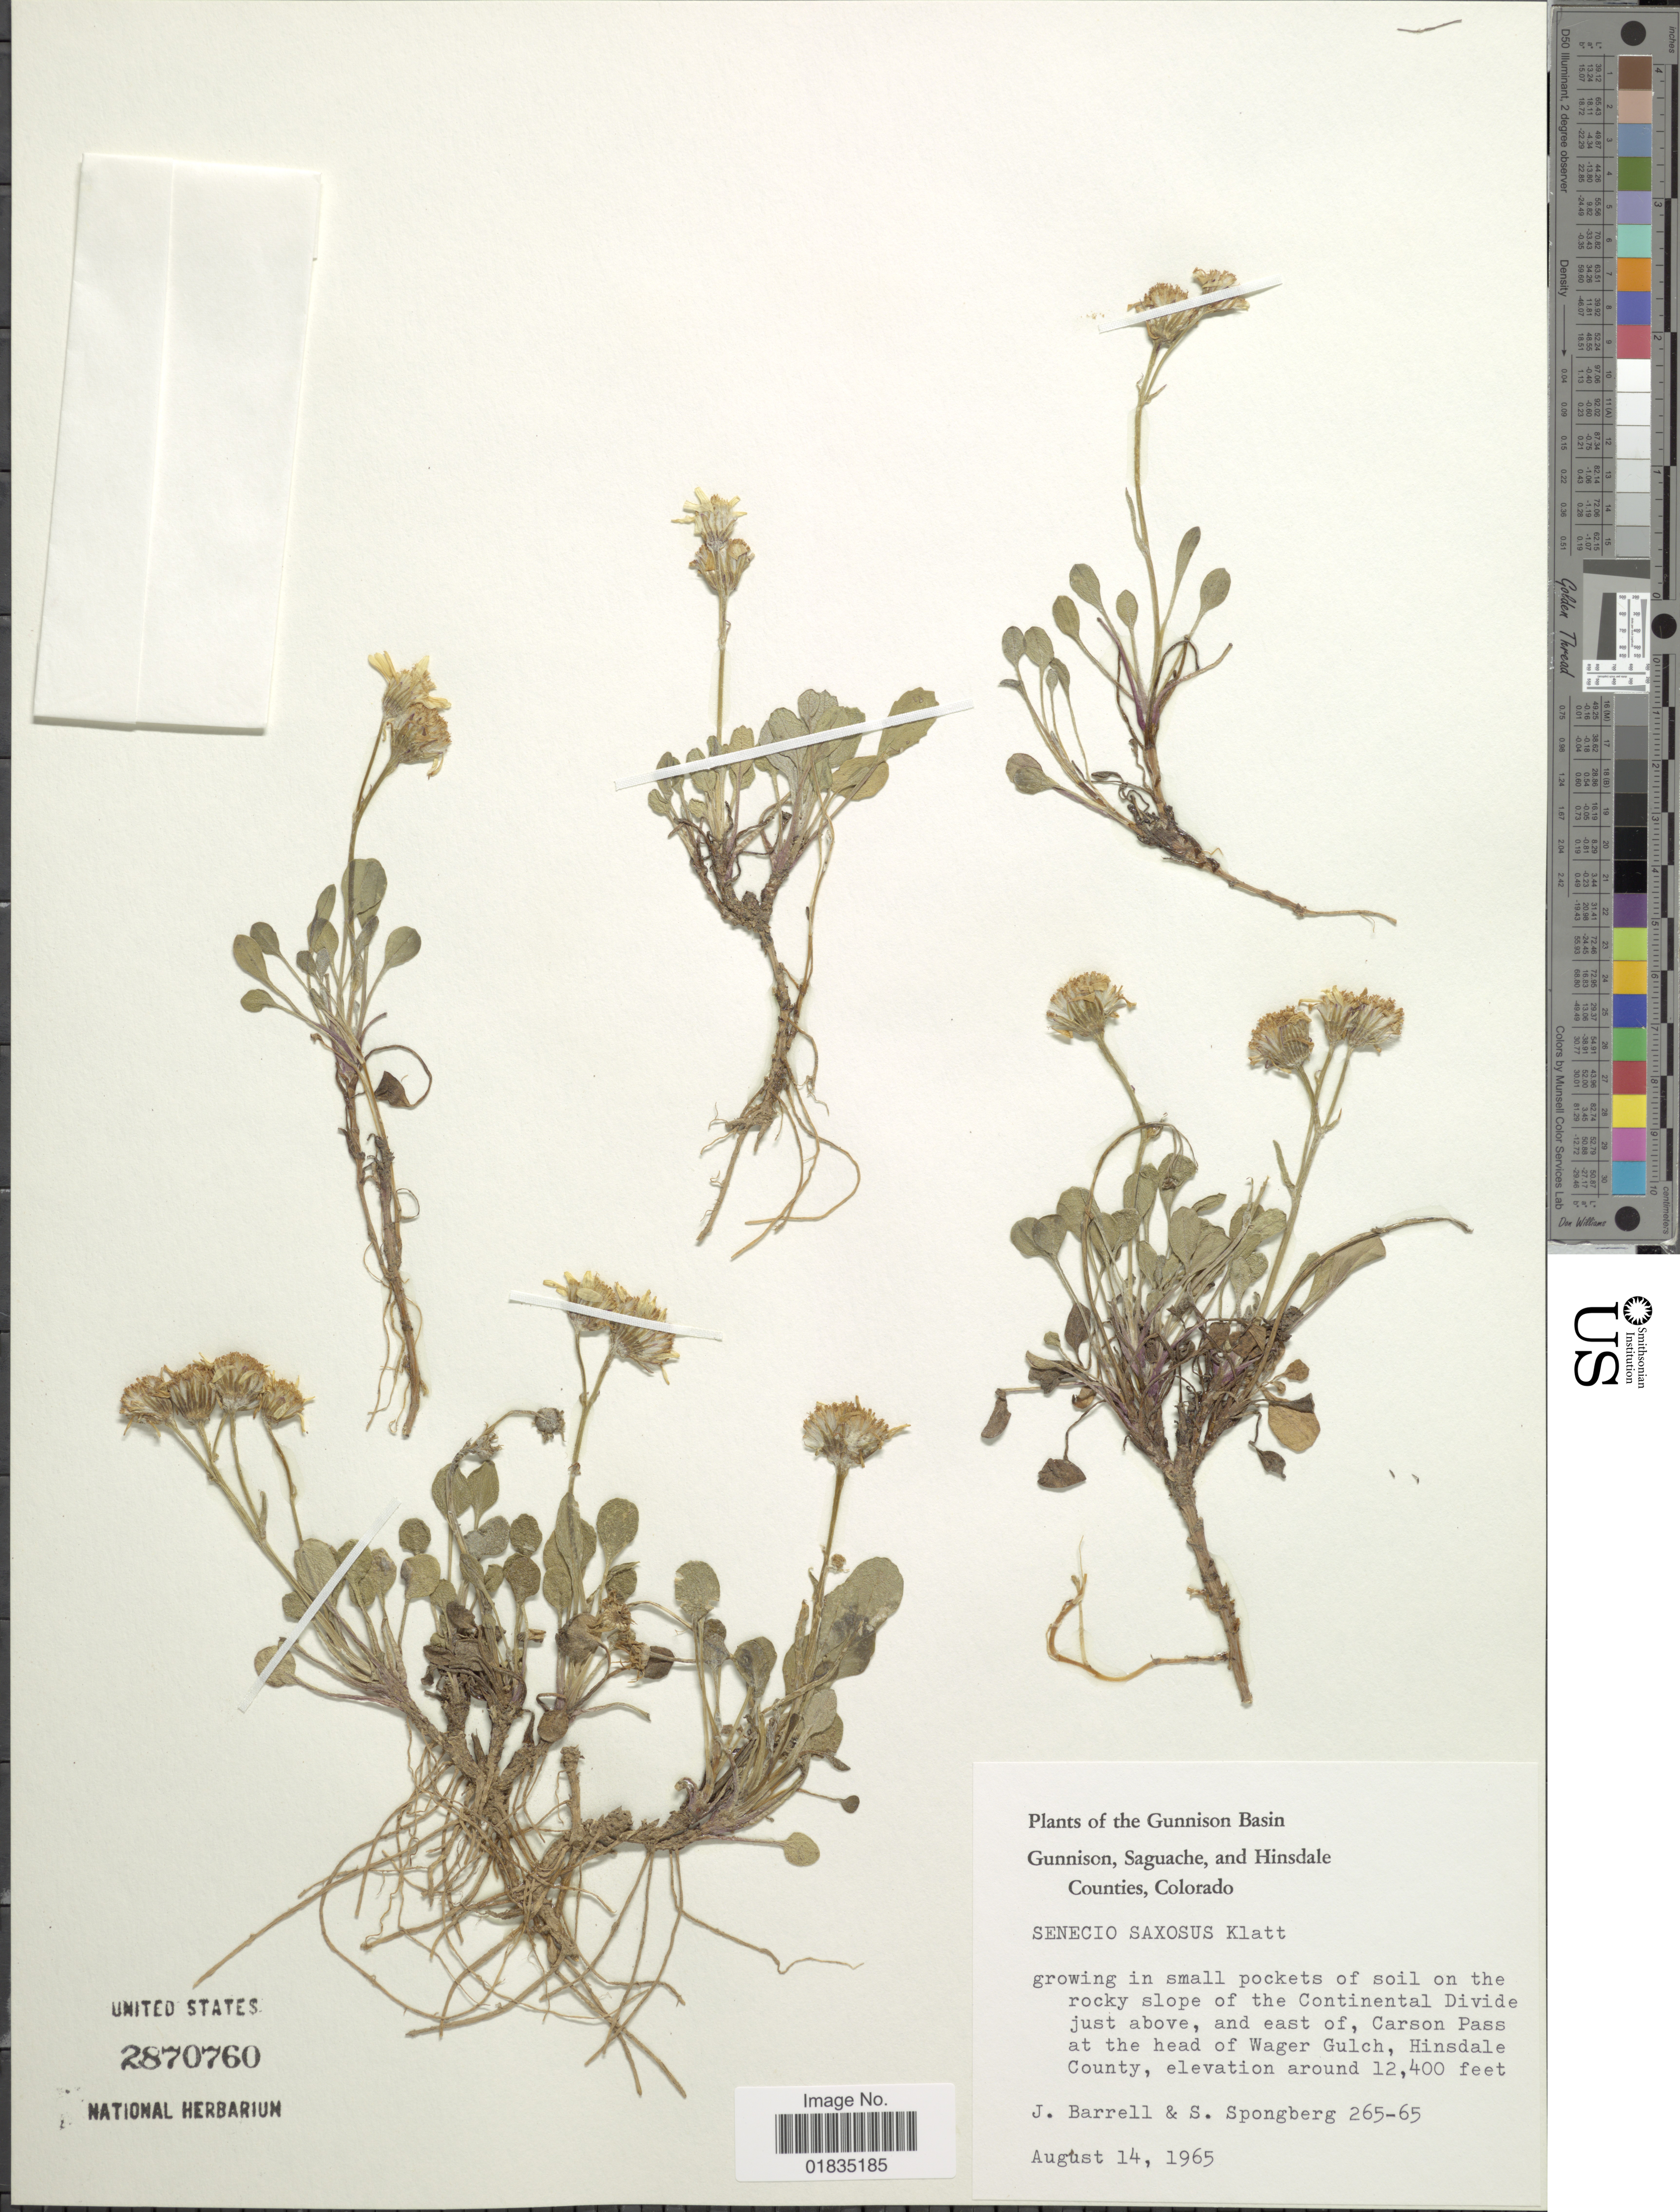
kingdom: Plantae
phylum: Tracheophyta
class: Magnoliopsida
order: Asterales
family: Asteraceae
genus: Packera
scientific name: Packera werneriifolia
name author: (A. Gray) W.A. Weber & Á. Löve ex Trock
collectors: J. Barrell & S. A.Spongberg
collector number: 265-65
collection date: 1965-08-14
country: United States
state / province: Colorado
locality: Gunnison, Saguache and Hinsdale. Rocky slope of the Continental Divide just above, and east of, Carson Pass at the head of Wager Gulch, Hinsdale County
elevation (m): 3780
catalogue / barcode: US 2870760